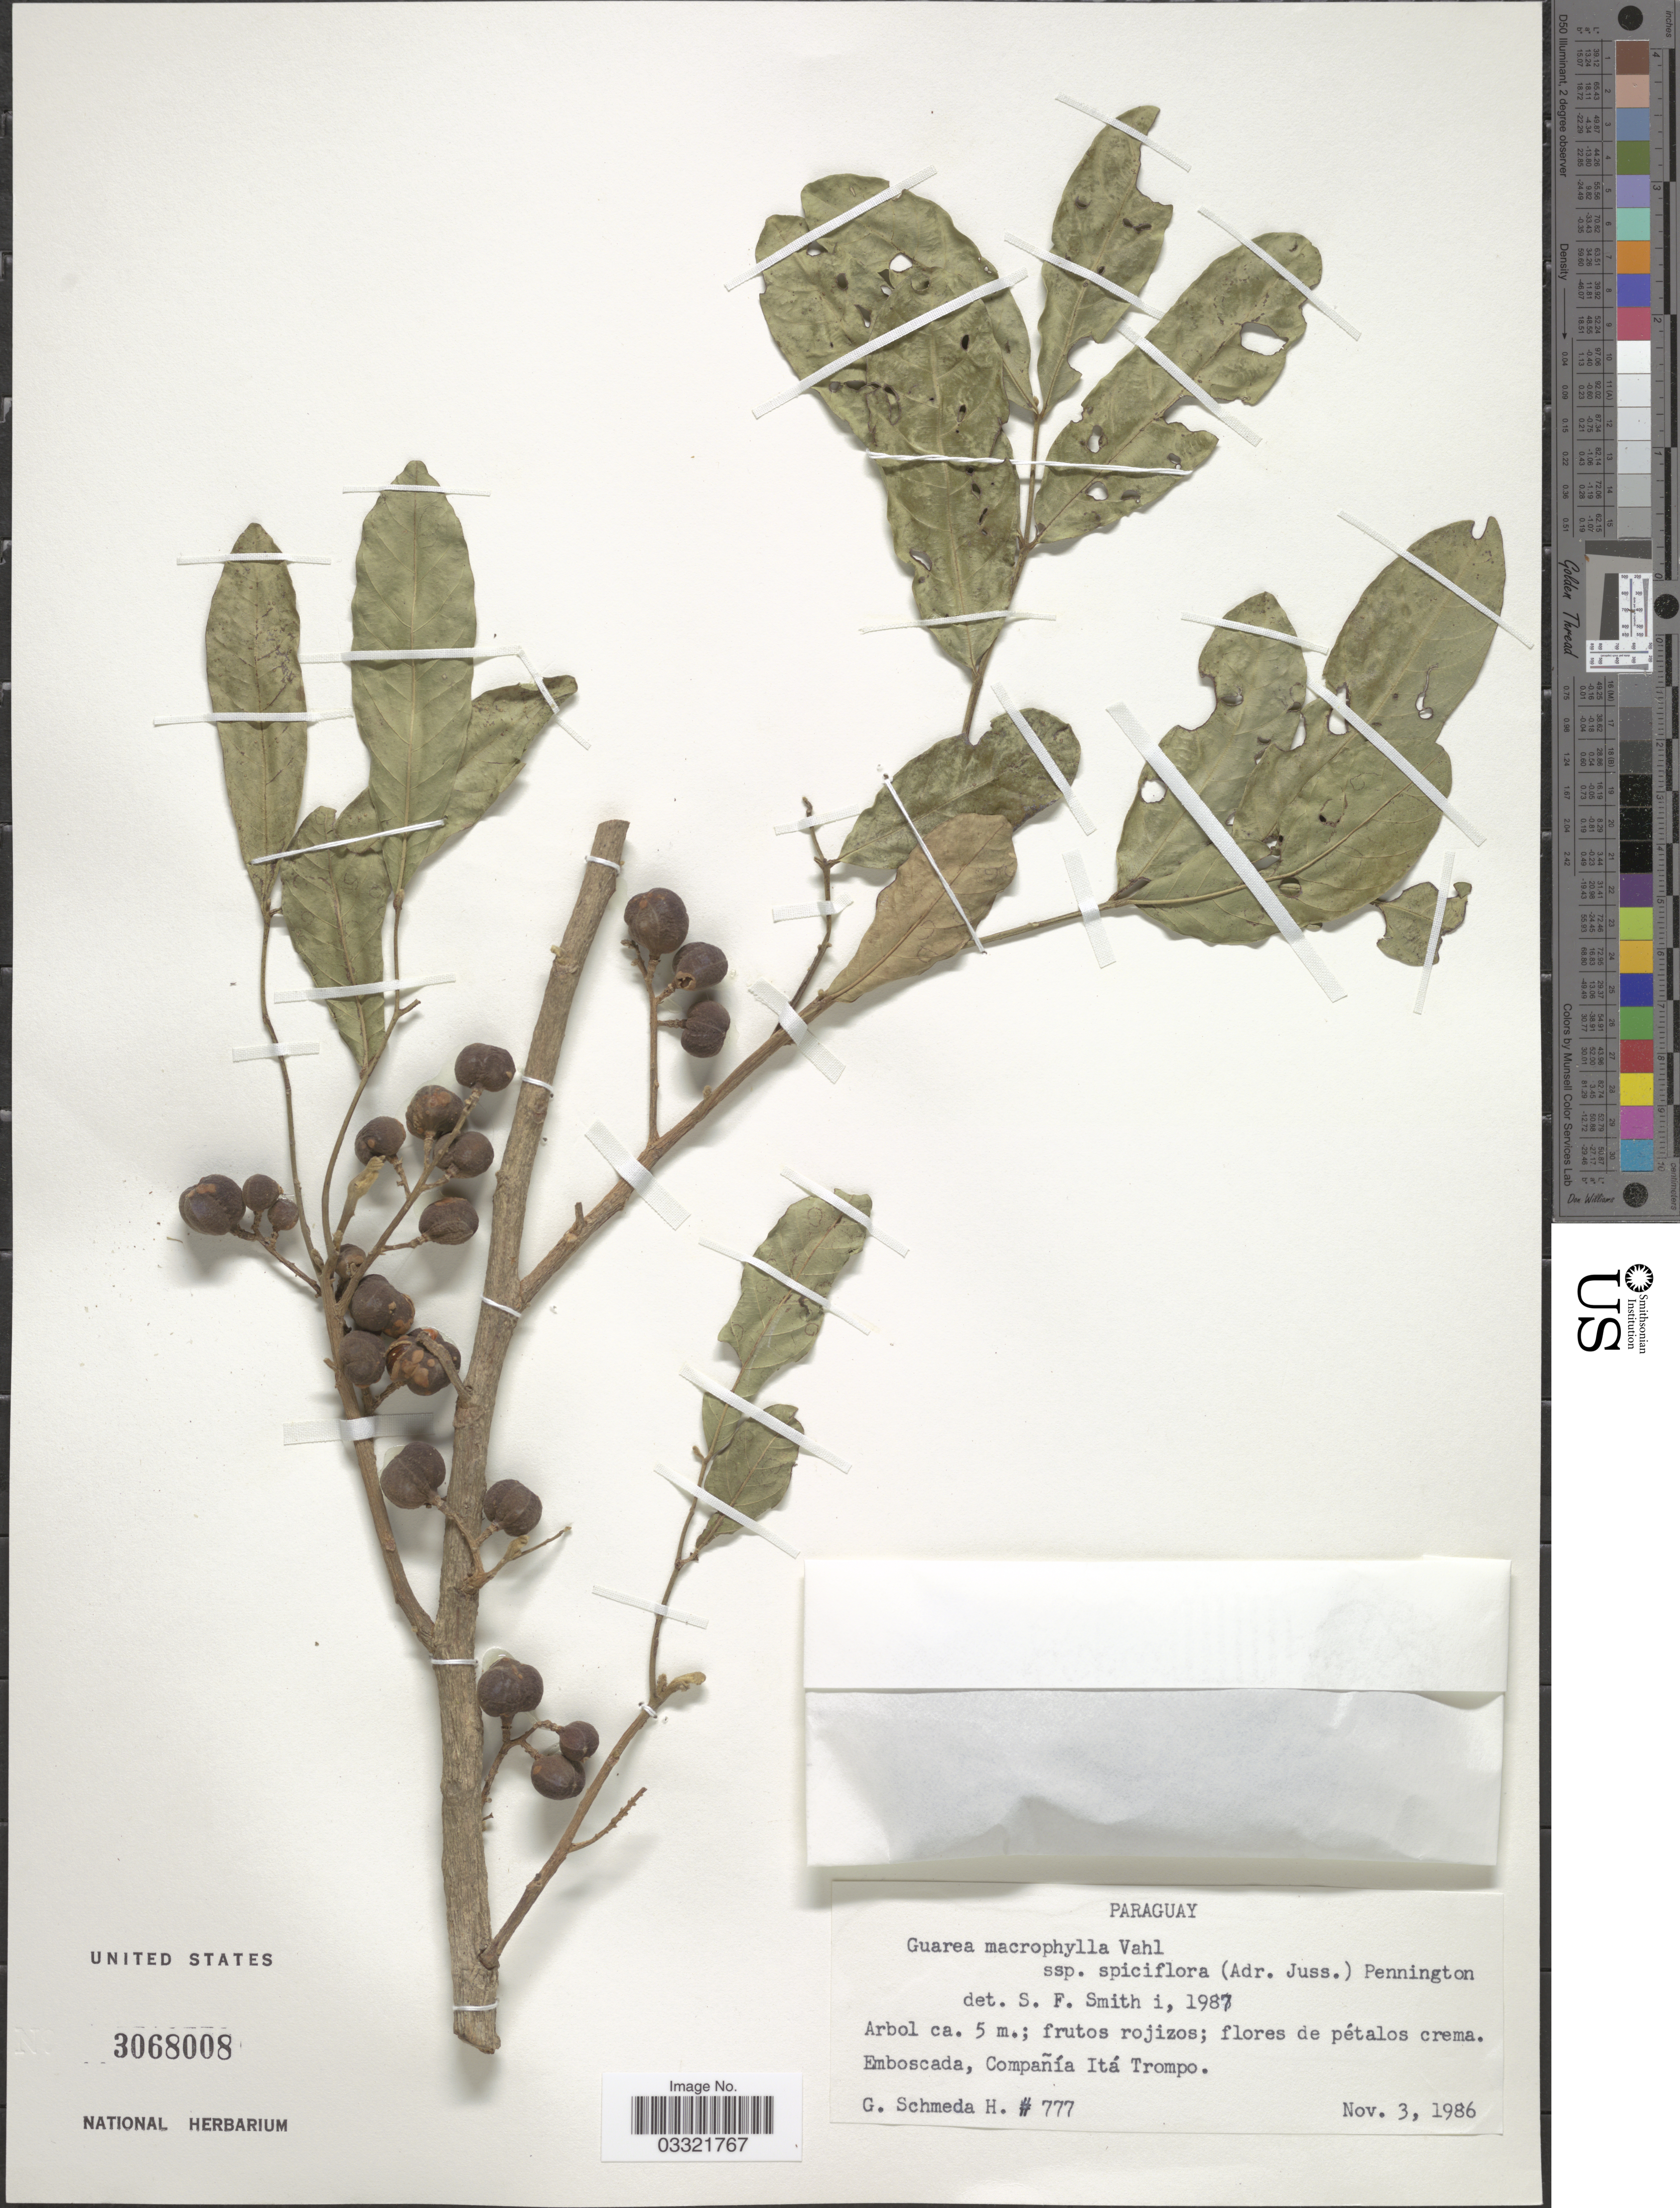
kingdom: Plantae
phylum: Tracheophyta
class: Magnoliopsida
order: Sapindales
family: Meliaceae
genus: Guarea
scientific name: Guarea macrophylla subsp. spiciflora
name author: (A. Juss.) T.D. Penn.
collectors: G. Schmeda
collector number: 777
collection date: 1986-11-03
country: Paraguay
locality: Emboscada, Compañía Itá Trompo.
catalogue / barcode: US 3068008